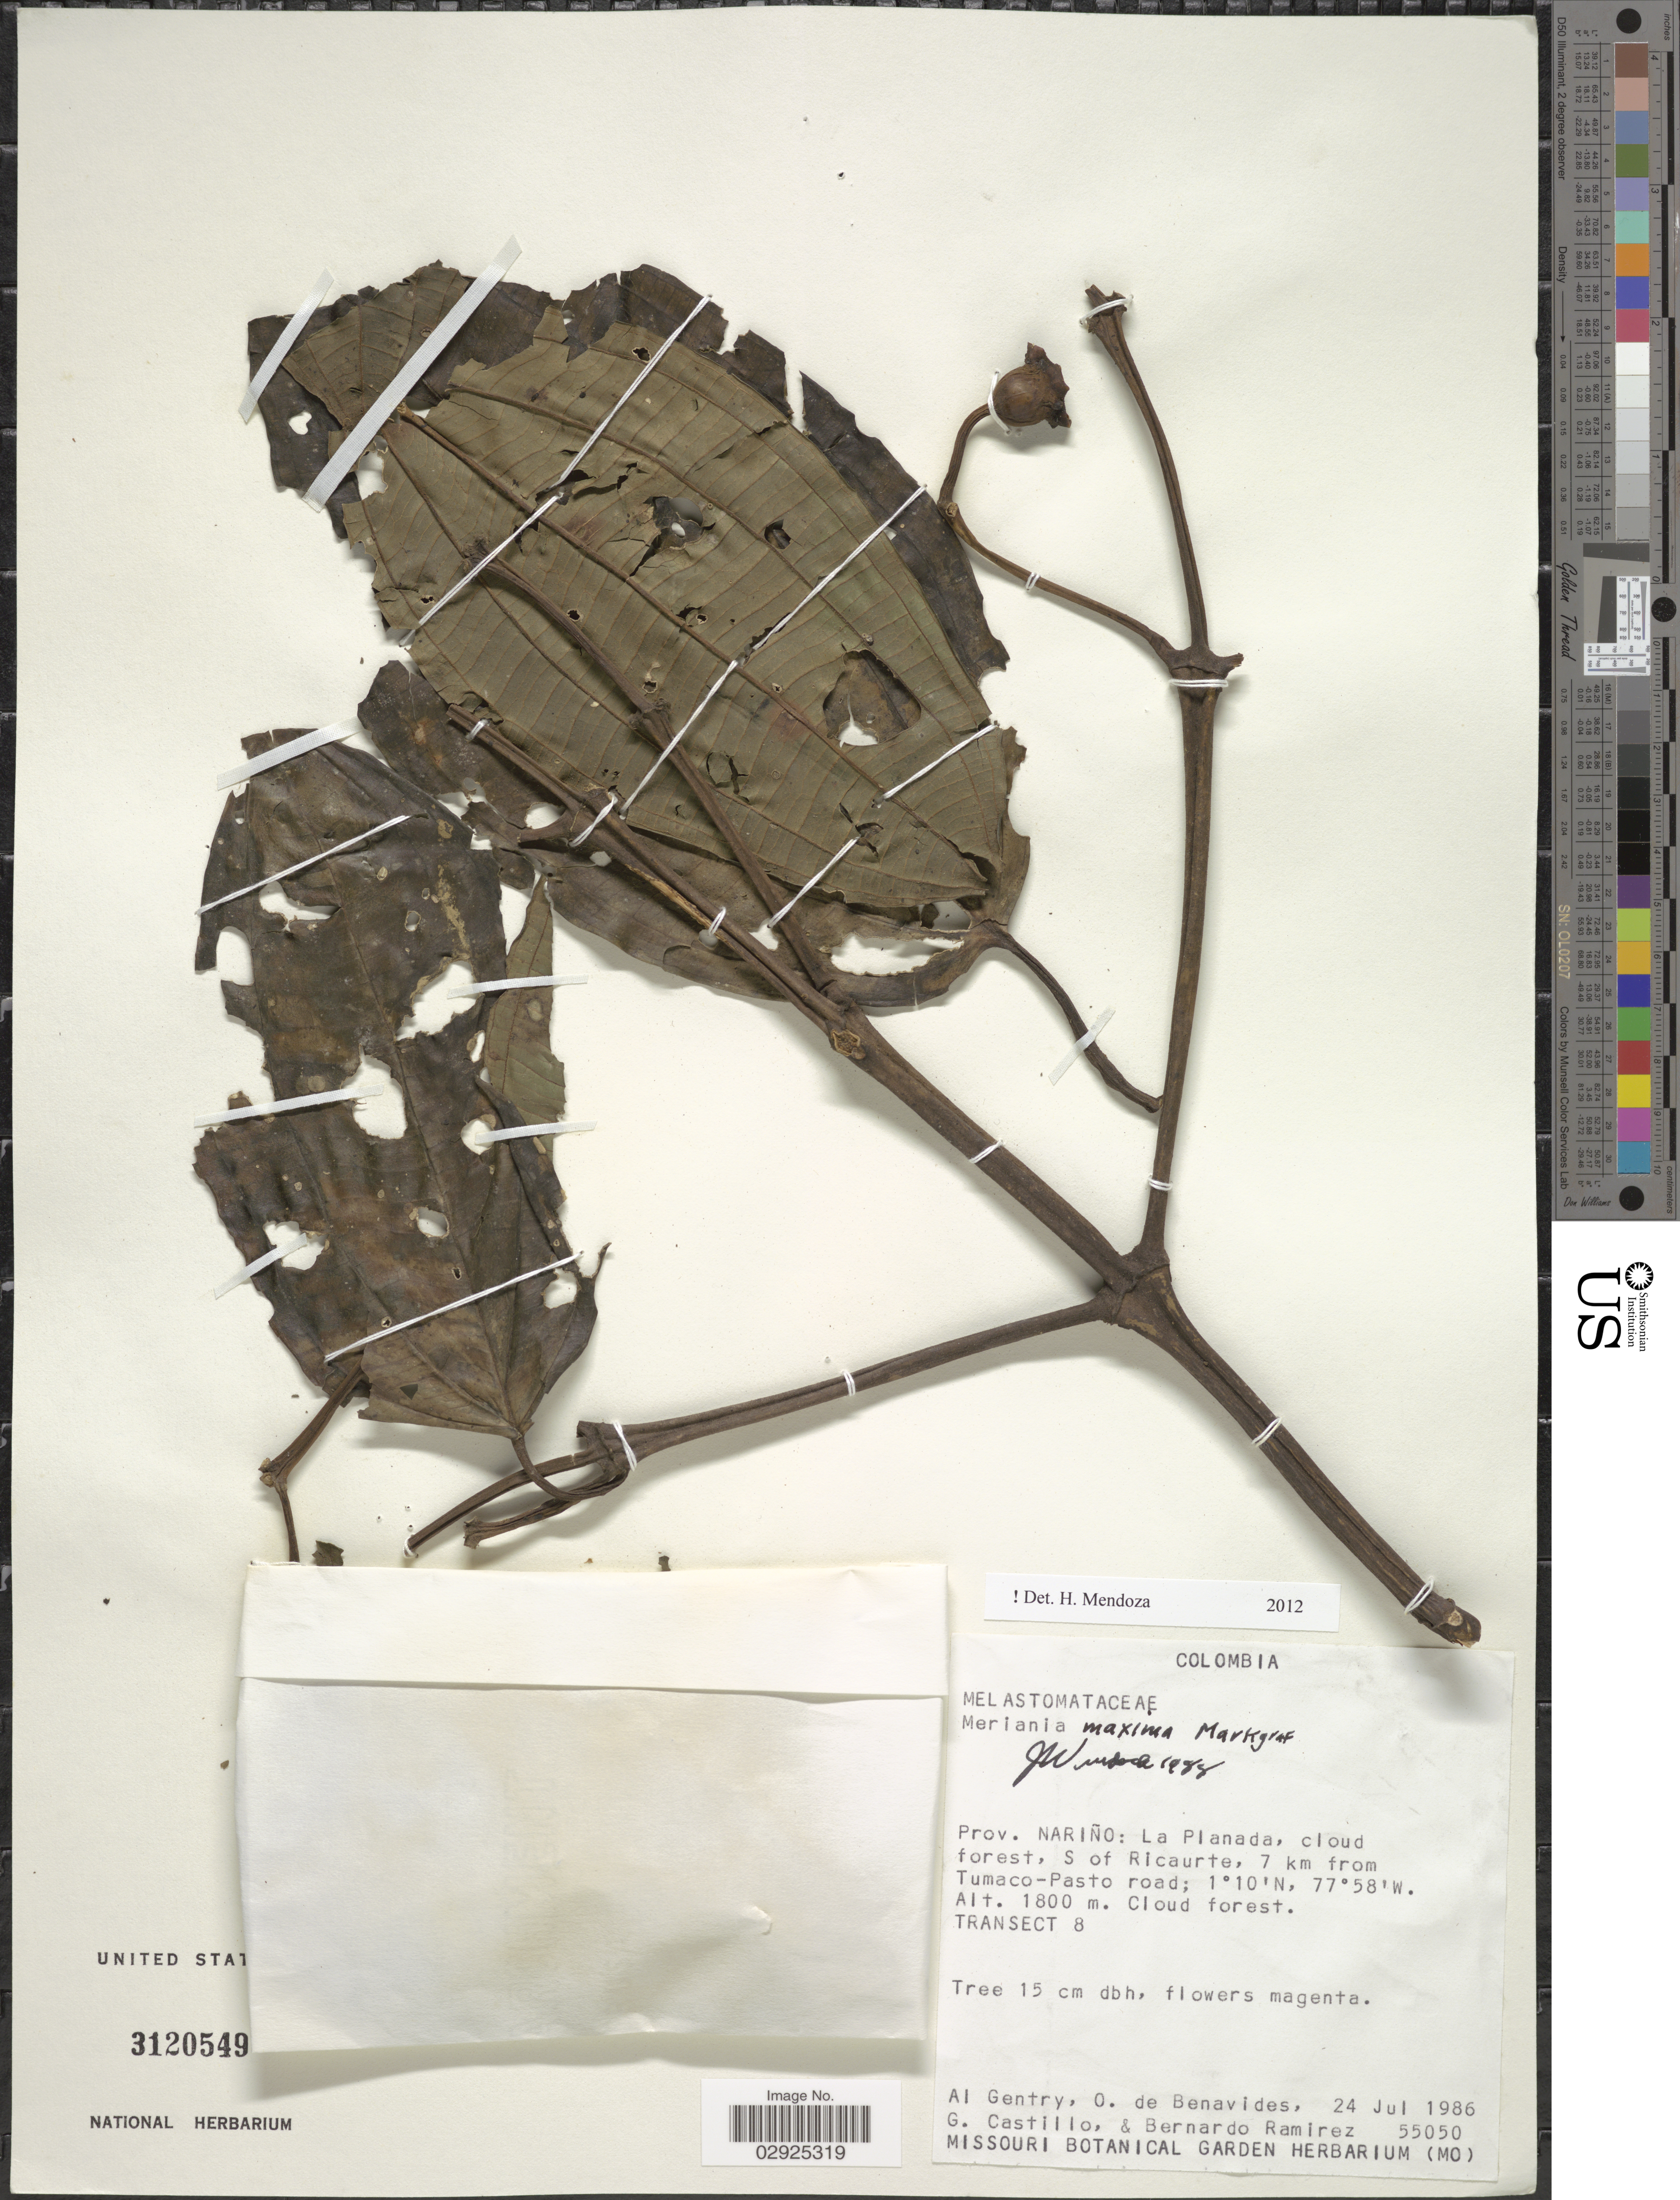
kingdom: Plantae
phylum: Tracheophyta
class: Magnoliopsida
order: Myrtales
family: Melastomataceae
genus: Meriania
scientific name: Meriania maxima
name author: Markgr.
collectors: A. H. Gentry, Olga S. de Benavides, G. Castillo & B. Ramírez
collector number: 55050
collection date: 1986-07-24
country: Colombia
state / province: Nariño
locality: La Planada, cloud forest, S of Ricaurte, 7 km from Tumaco-Pasto road, Transect 8.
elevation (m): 1800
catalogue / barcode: US 3120549